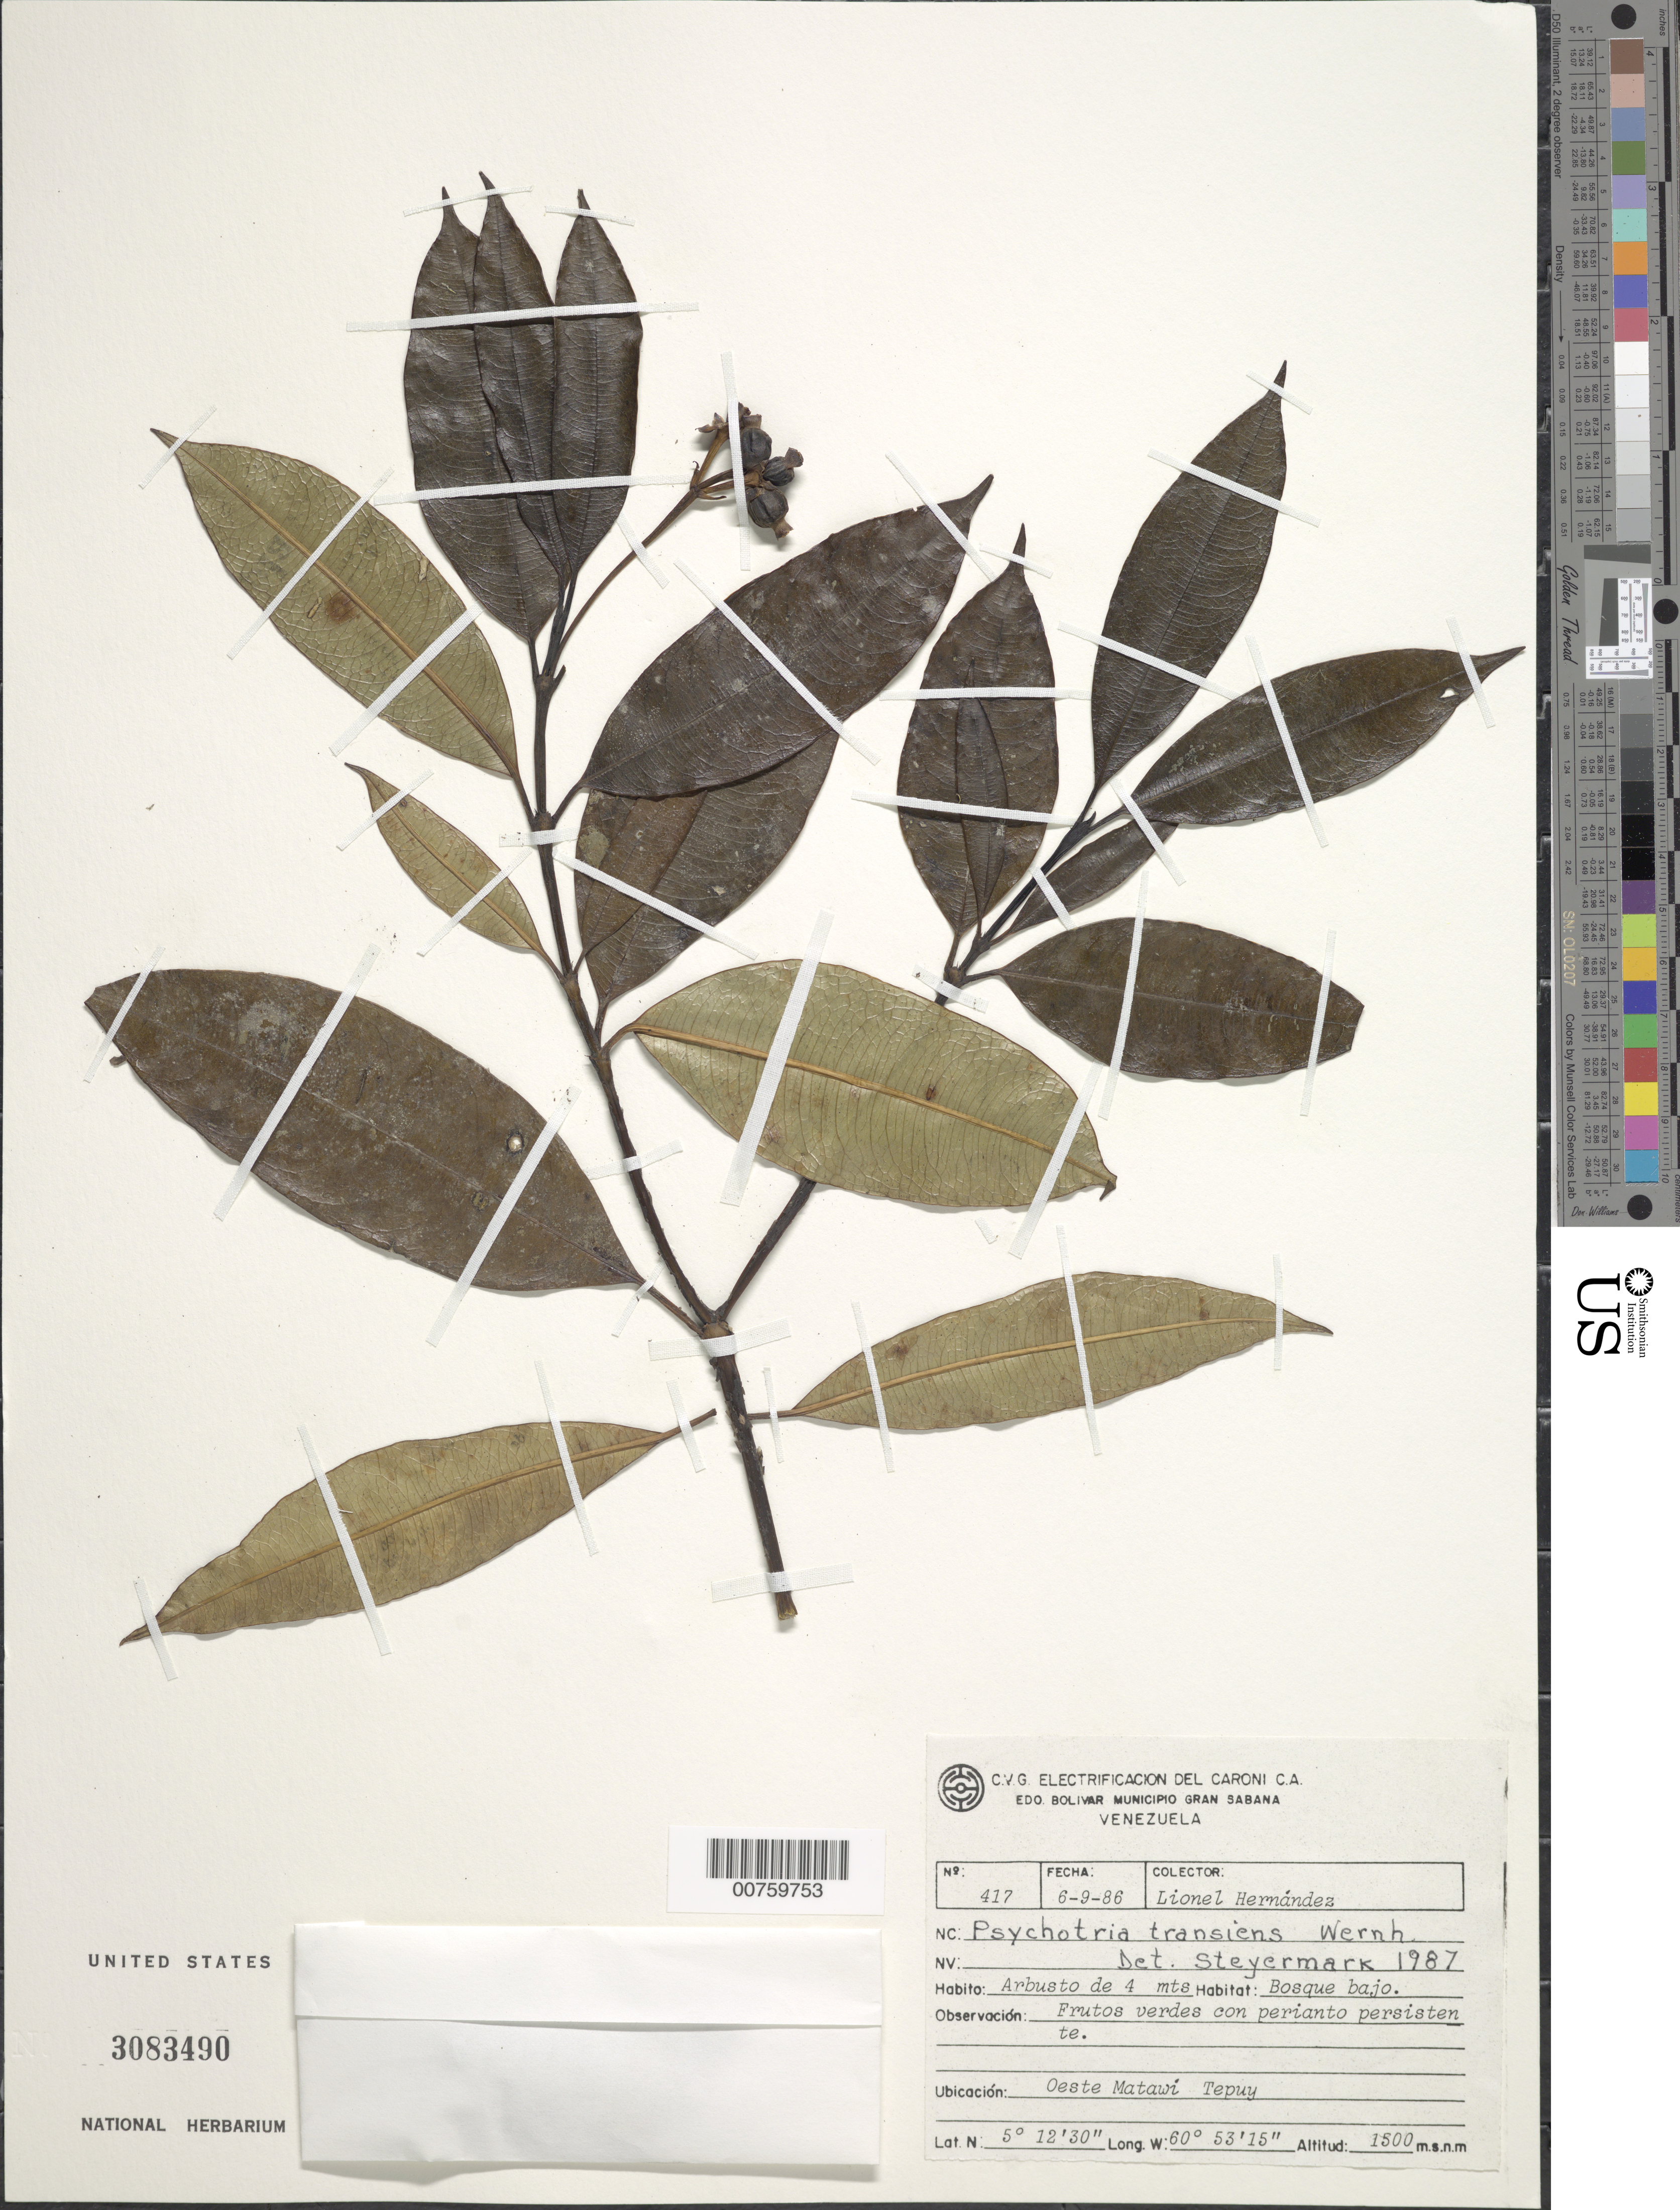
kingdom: Plantae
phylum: Tracheophyta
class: Magnoliopsida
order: Gentianales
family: Rubiaceae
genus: Psychotria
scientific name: Psychotria transiens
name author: Wernham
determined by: Steyermark, Julian A., (VEN)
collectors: L. Hernández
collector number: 417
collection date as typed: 6-Sep-86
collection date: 1986-09-06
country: Venezuela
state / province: Bolívar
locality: Mun. Gran Sabana, Oeste Matawí Tepuy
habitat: Bosque bajo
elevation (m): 1500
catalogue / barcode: US 3083490